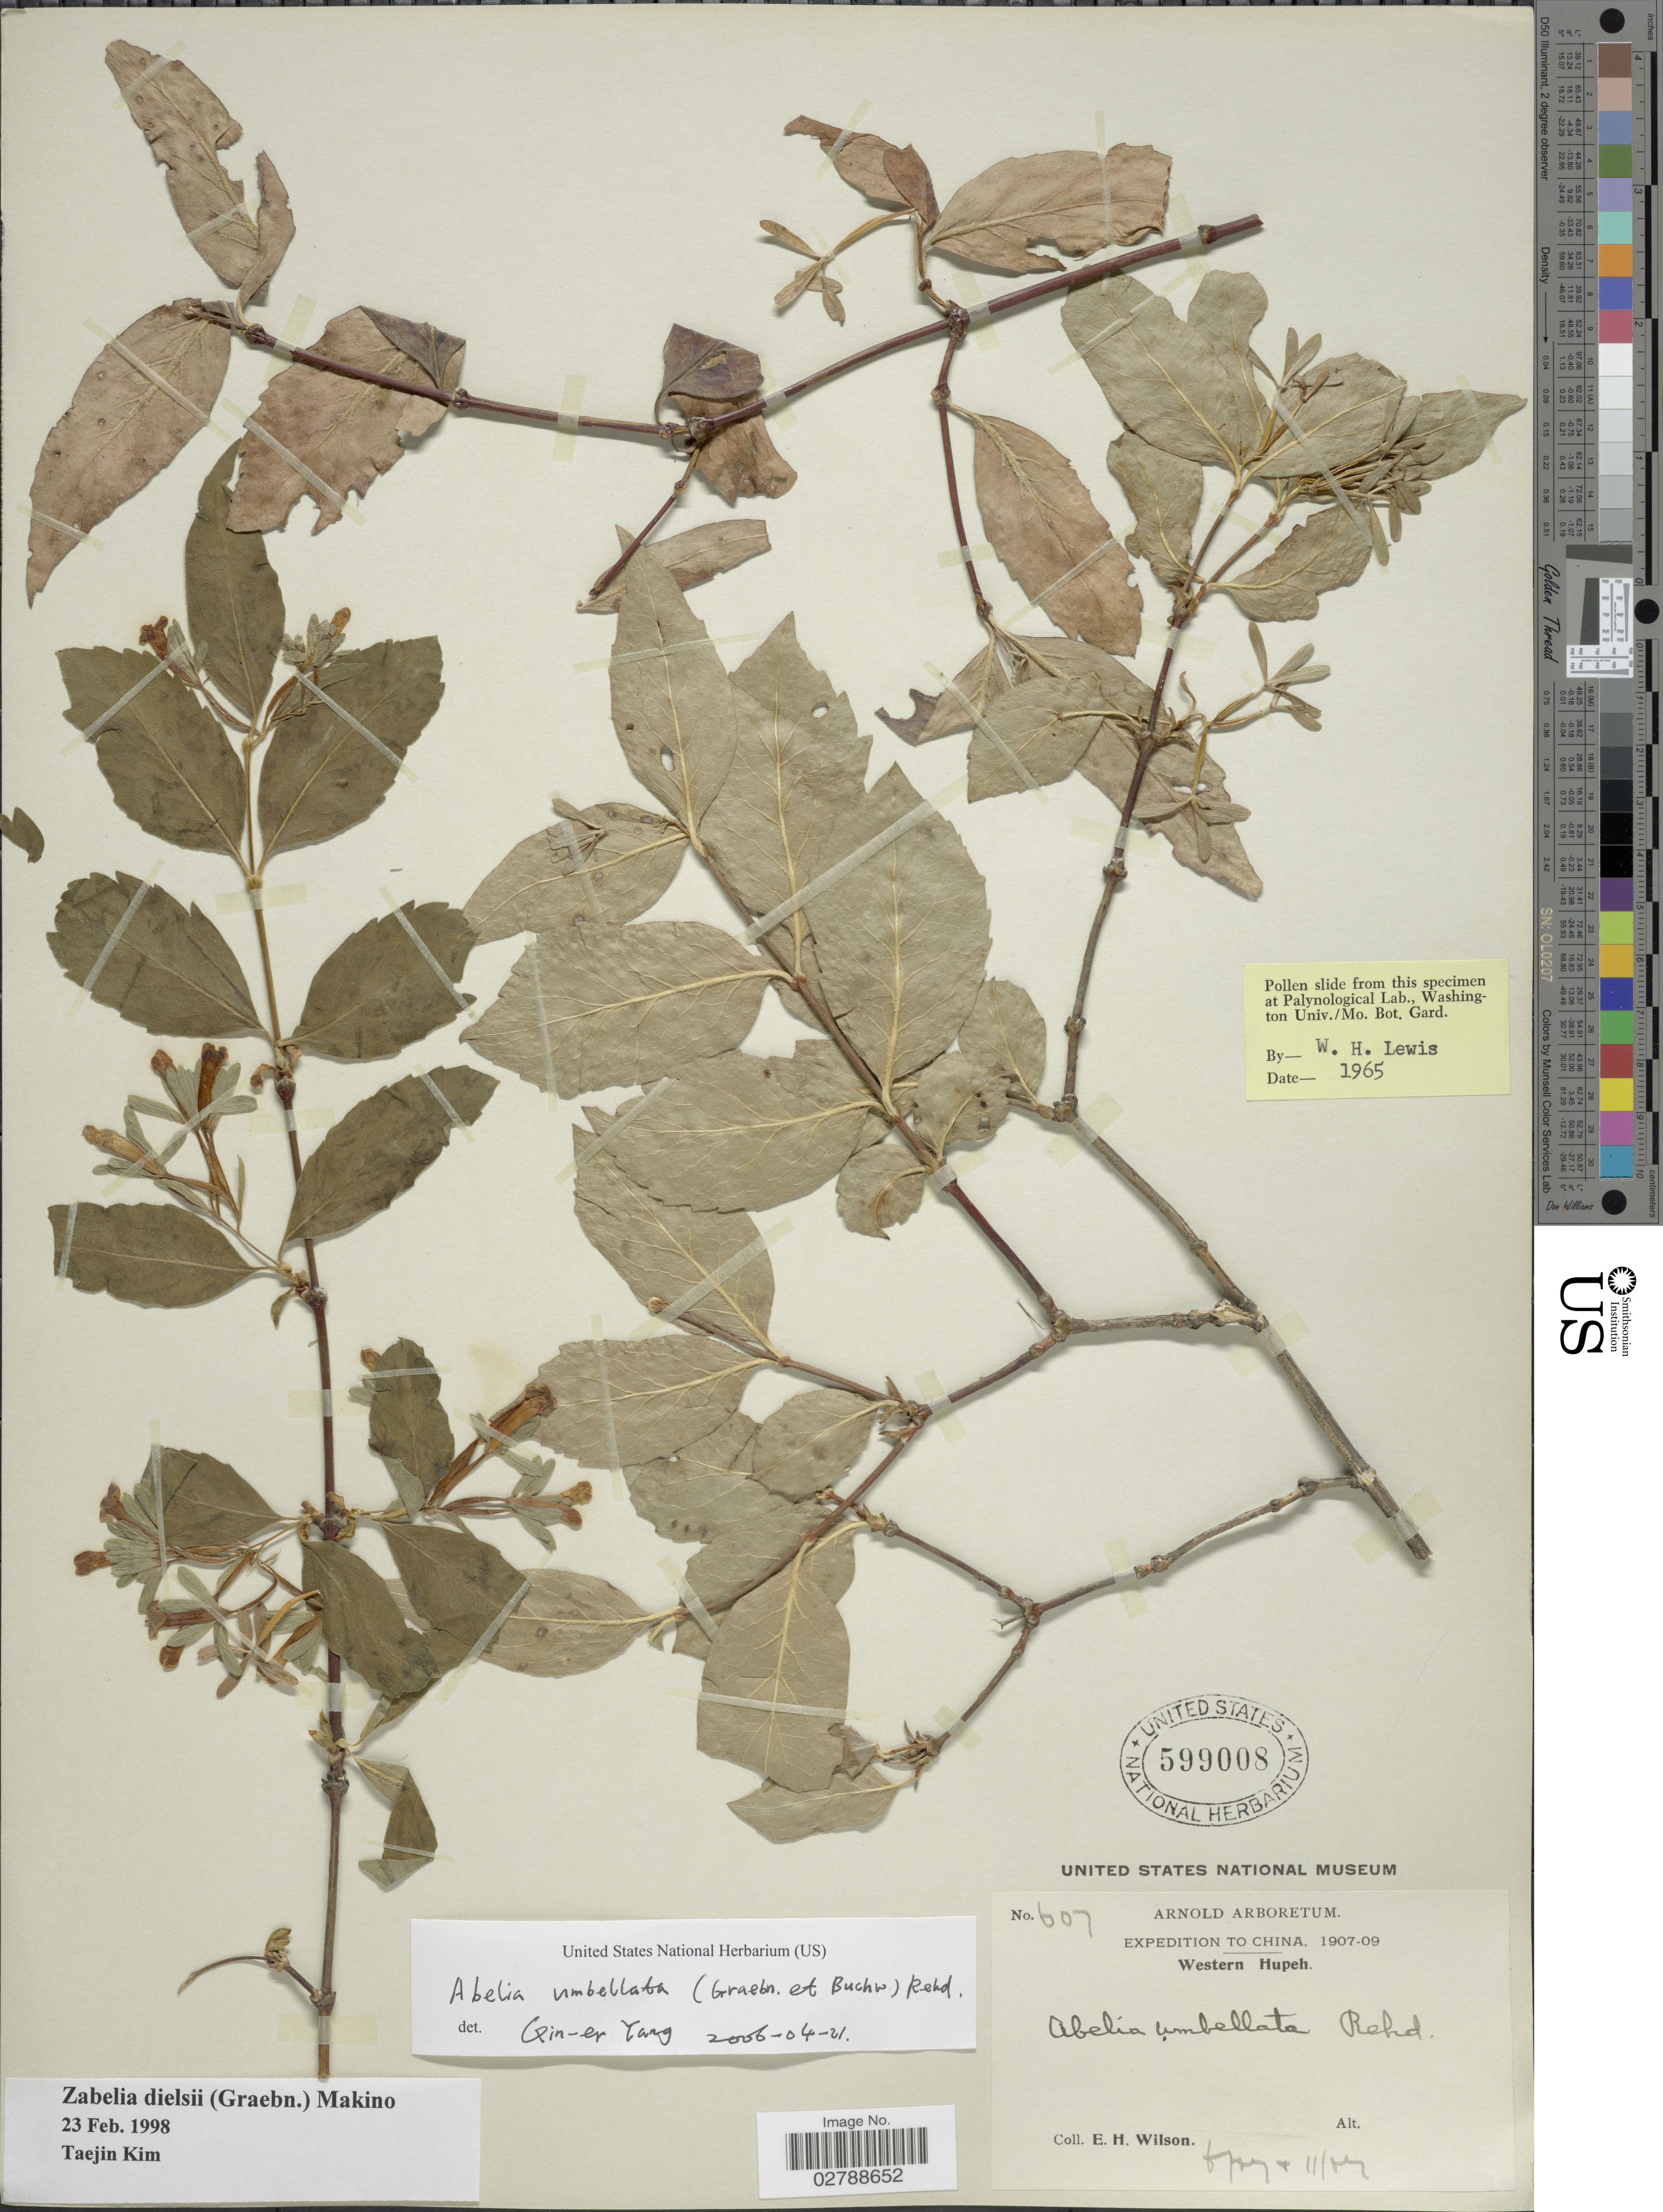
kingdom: Plantae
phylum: Tracheophyta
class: Magnoliopsida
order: Dipsacales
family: Caprifoliaceae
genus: Zabelia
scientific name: Zabelia dielsii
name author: (Graebn.) Makino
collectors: E. Wilson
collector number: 607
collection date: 1907-06/1907-11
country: China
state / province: Hubei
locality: Western Hupeh.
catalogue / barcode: US 599008